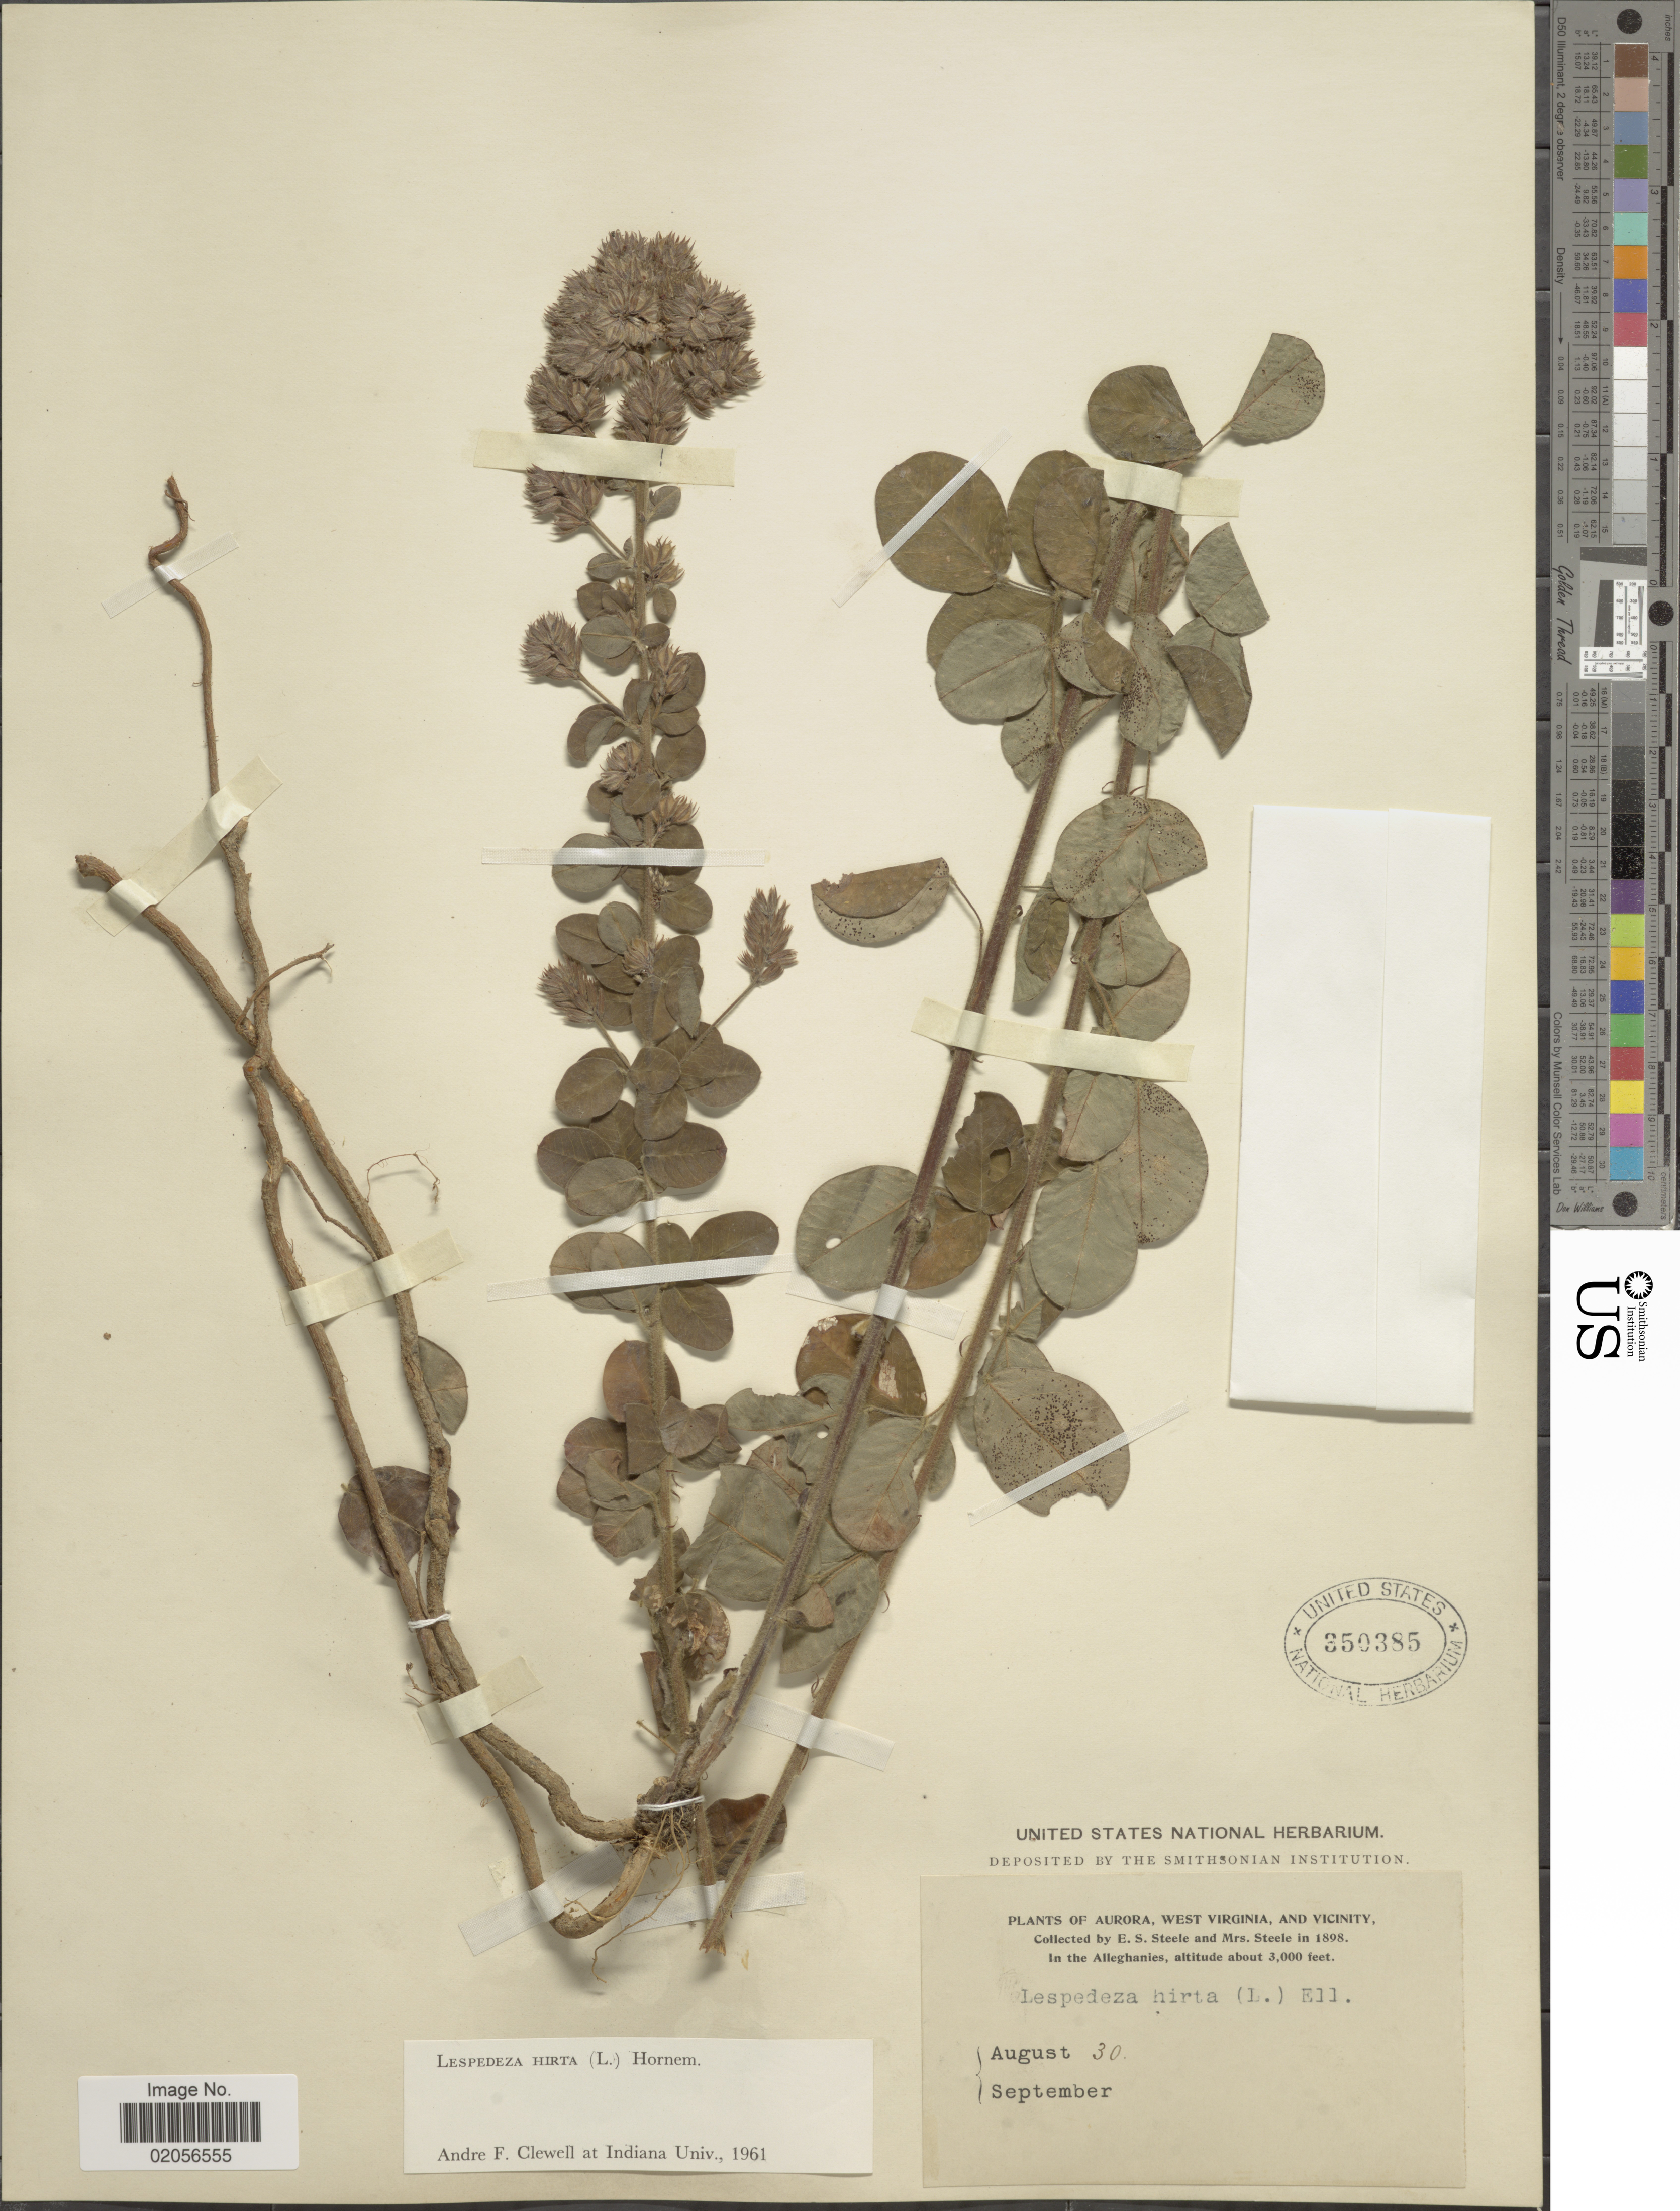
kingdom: Plantae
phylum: Tracheophyta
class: Magnoliopsida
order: Fabales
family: Fabaceae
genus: Lespedeza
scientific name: Lespedeza hirta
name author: (L.) Hornem.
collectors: E. Steele & Mrs. E. S. Steele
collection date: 1898-08-30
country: United States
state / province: West Virginia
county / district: Preston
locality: Aurora, and Vicinity, In the Alleghanies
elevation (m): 914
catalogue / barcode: US 350385